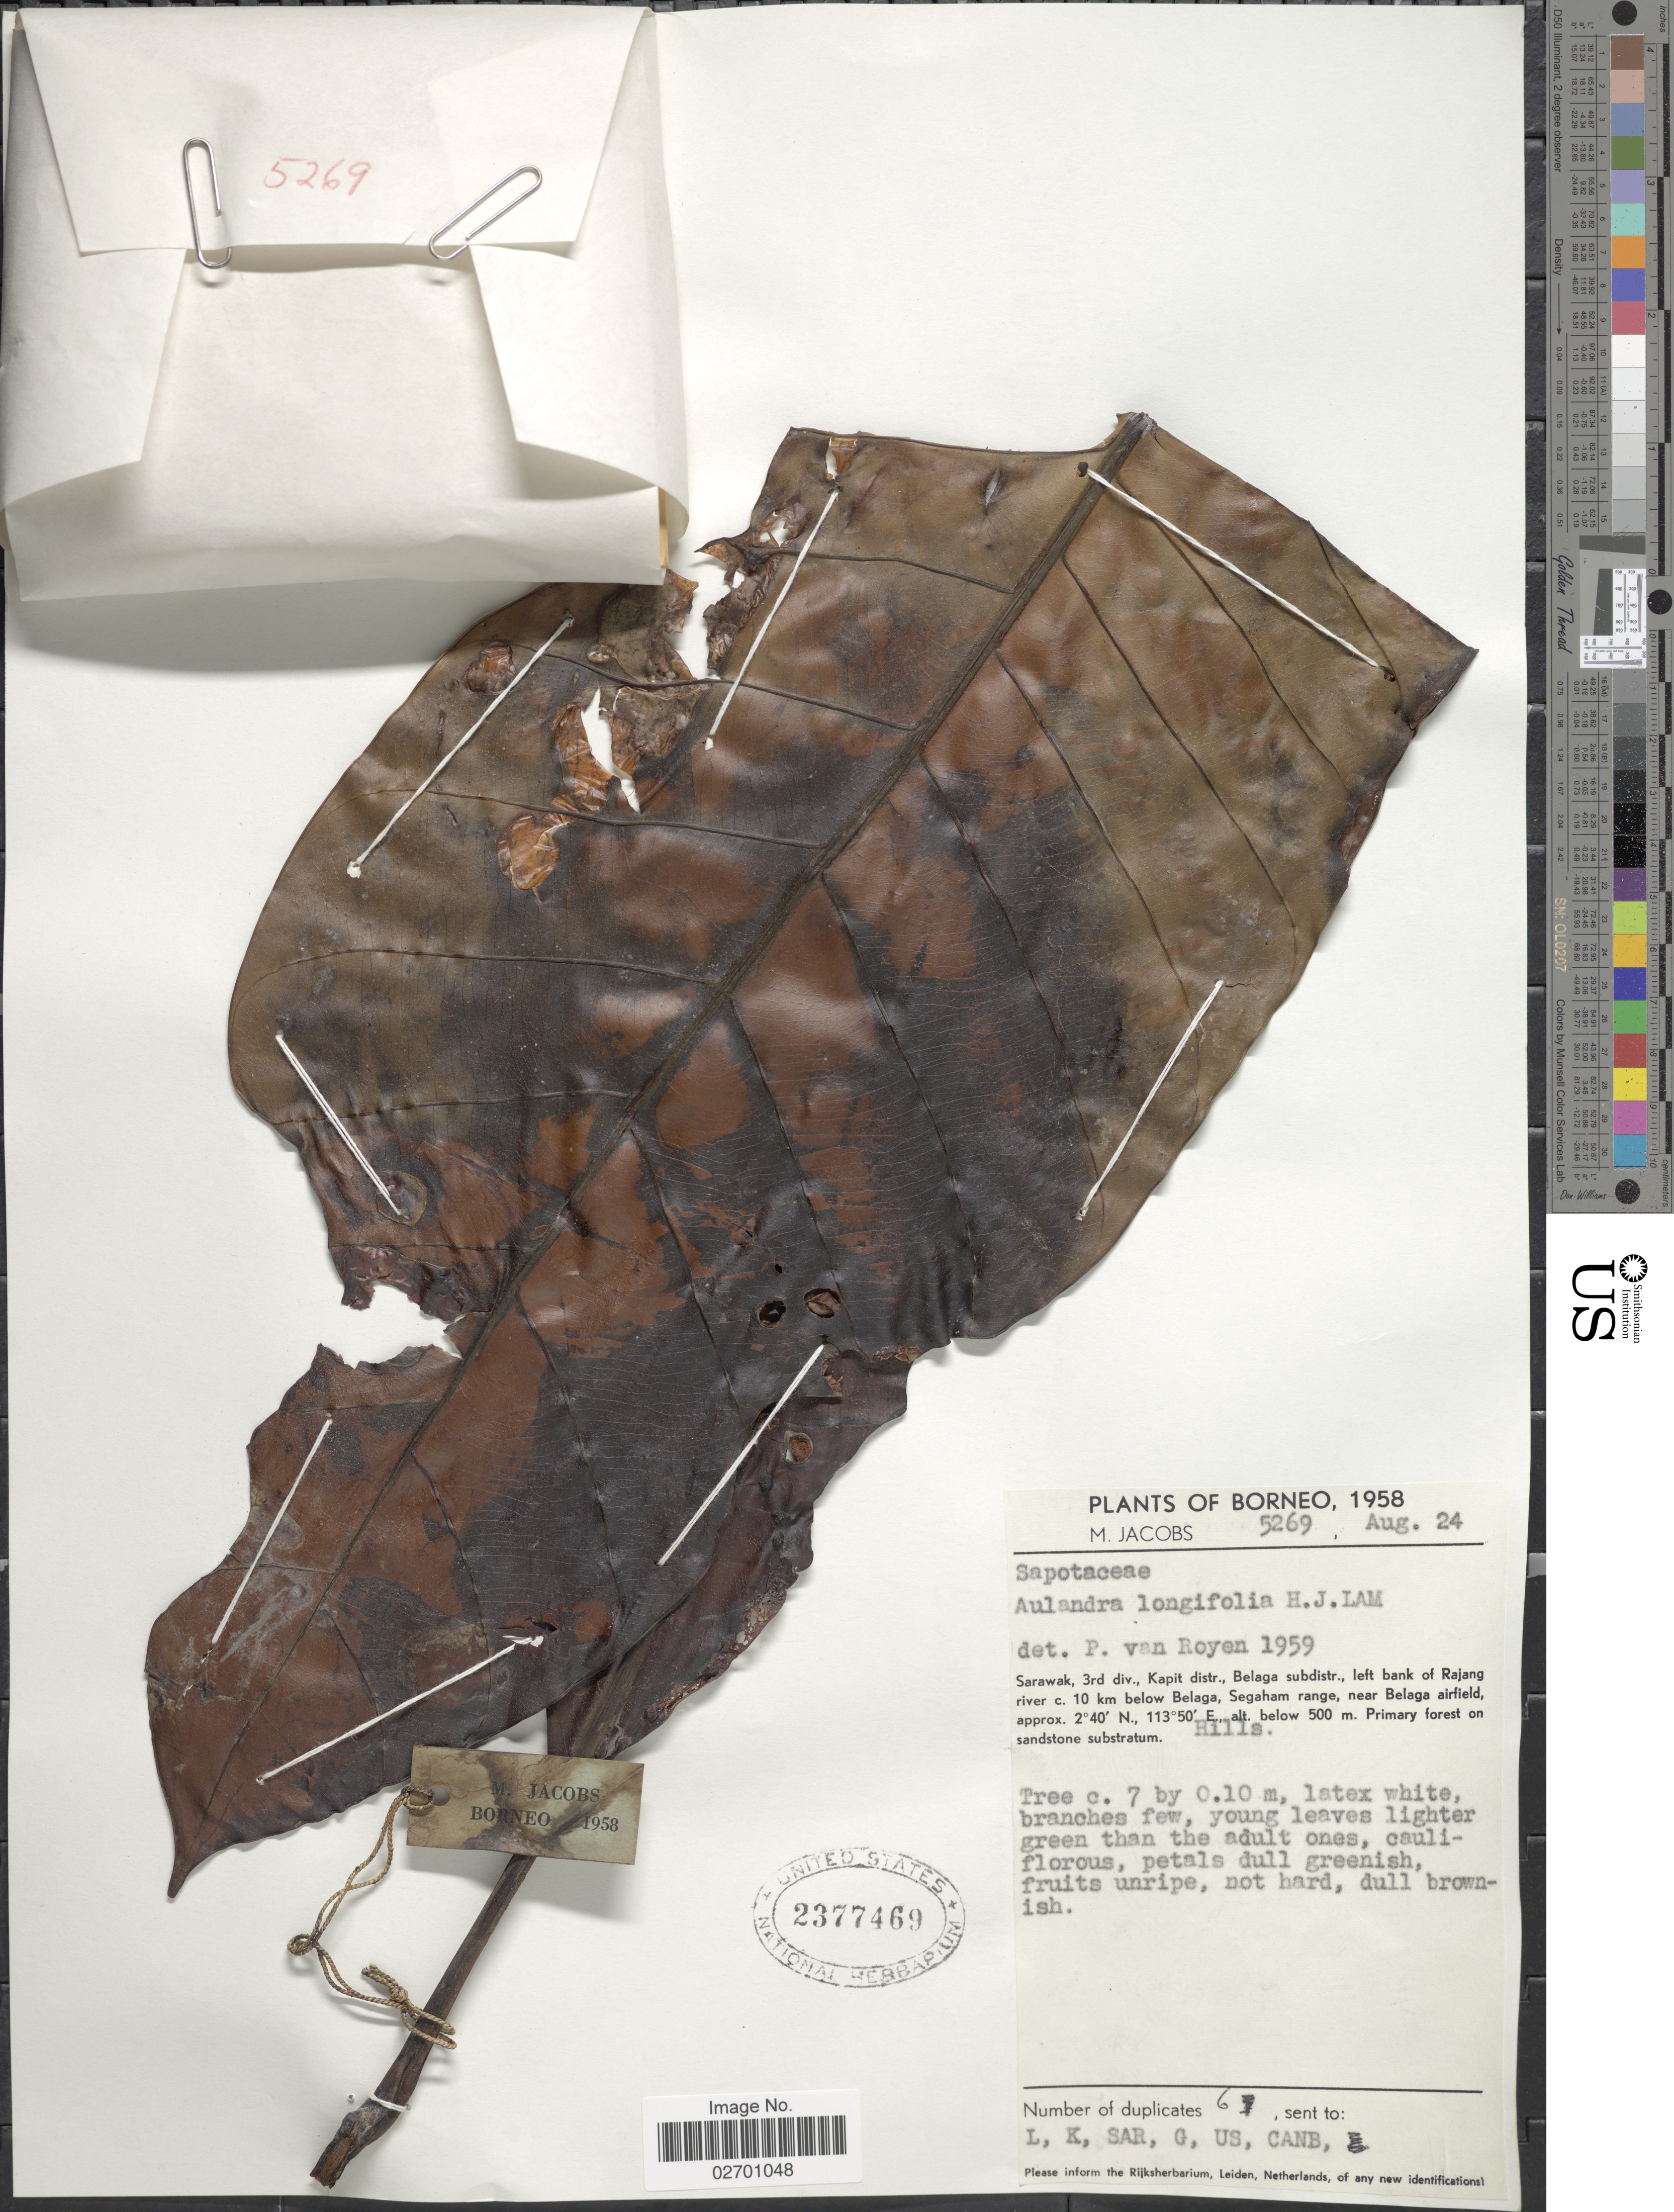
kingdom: Plantae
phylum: Tracheophyta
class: Magnoliopsida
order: Ericales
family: Sapotaceae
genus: Aulandra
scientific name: Aulandra longifolia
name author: H.J. Lam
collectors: M. Jacobs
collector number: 5269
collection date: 1958-08-24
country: Malaysia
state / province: Sarawak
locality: Borneo. 3rd div., Kapit distr., Belaga subdistr., left bank of Rajang river c. 10 km below Belaga, Segaham range, near Belaga airfield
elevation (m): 500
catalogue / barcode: US 2377469